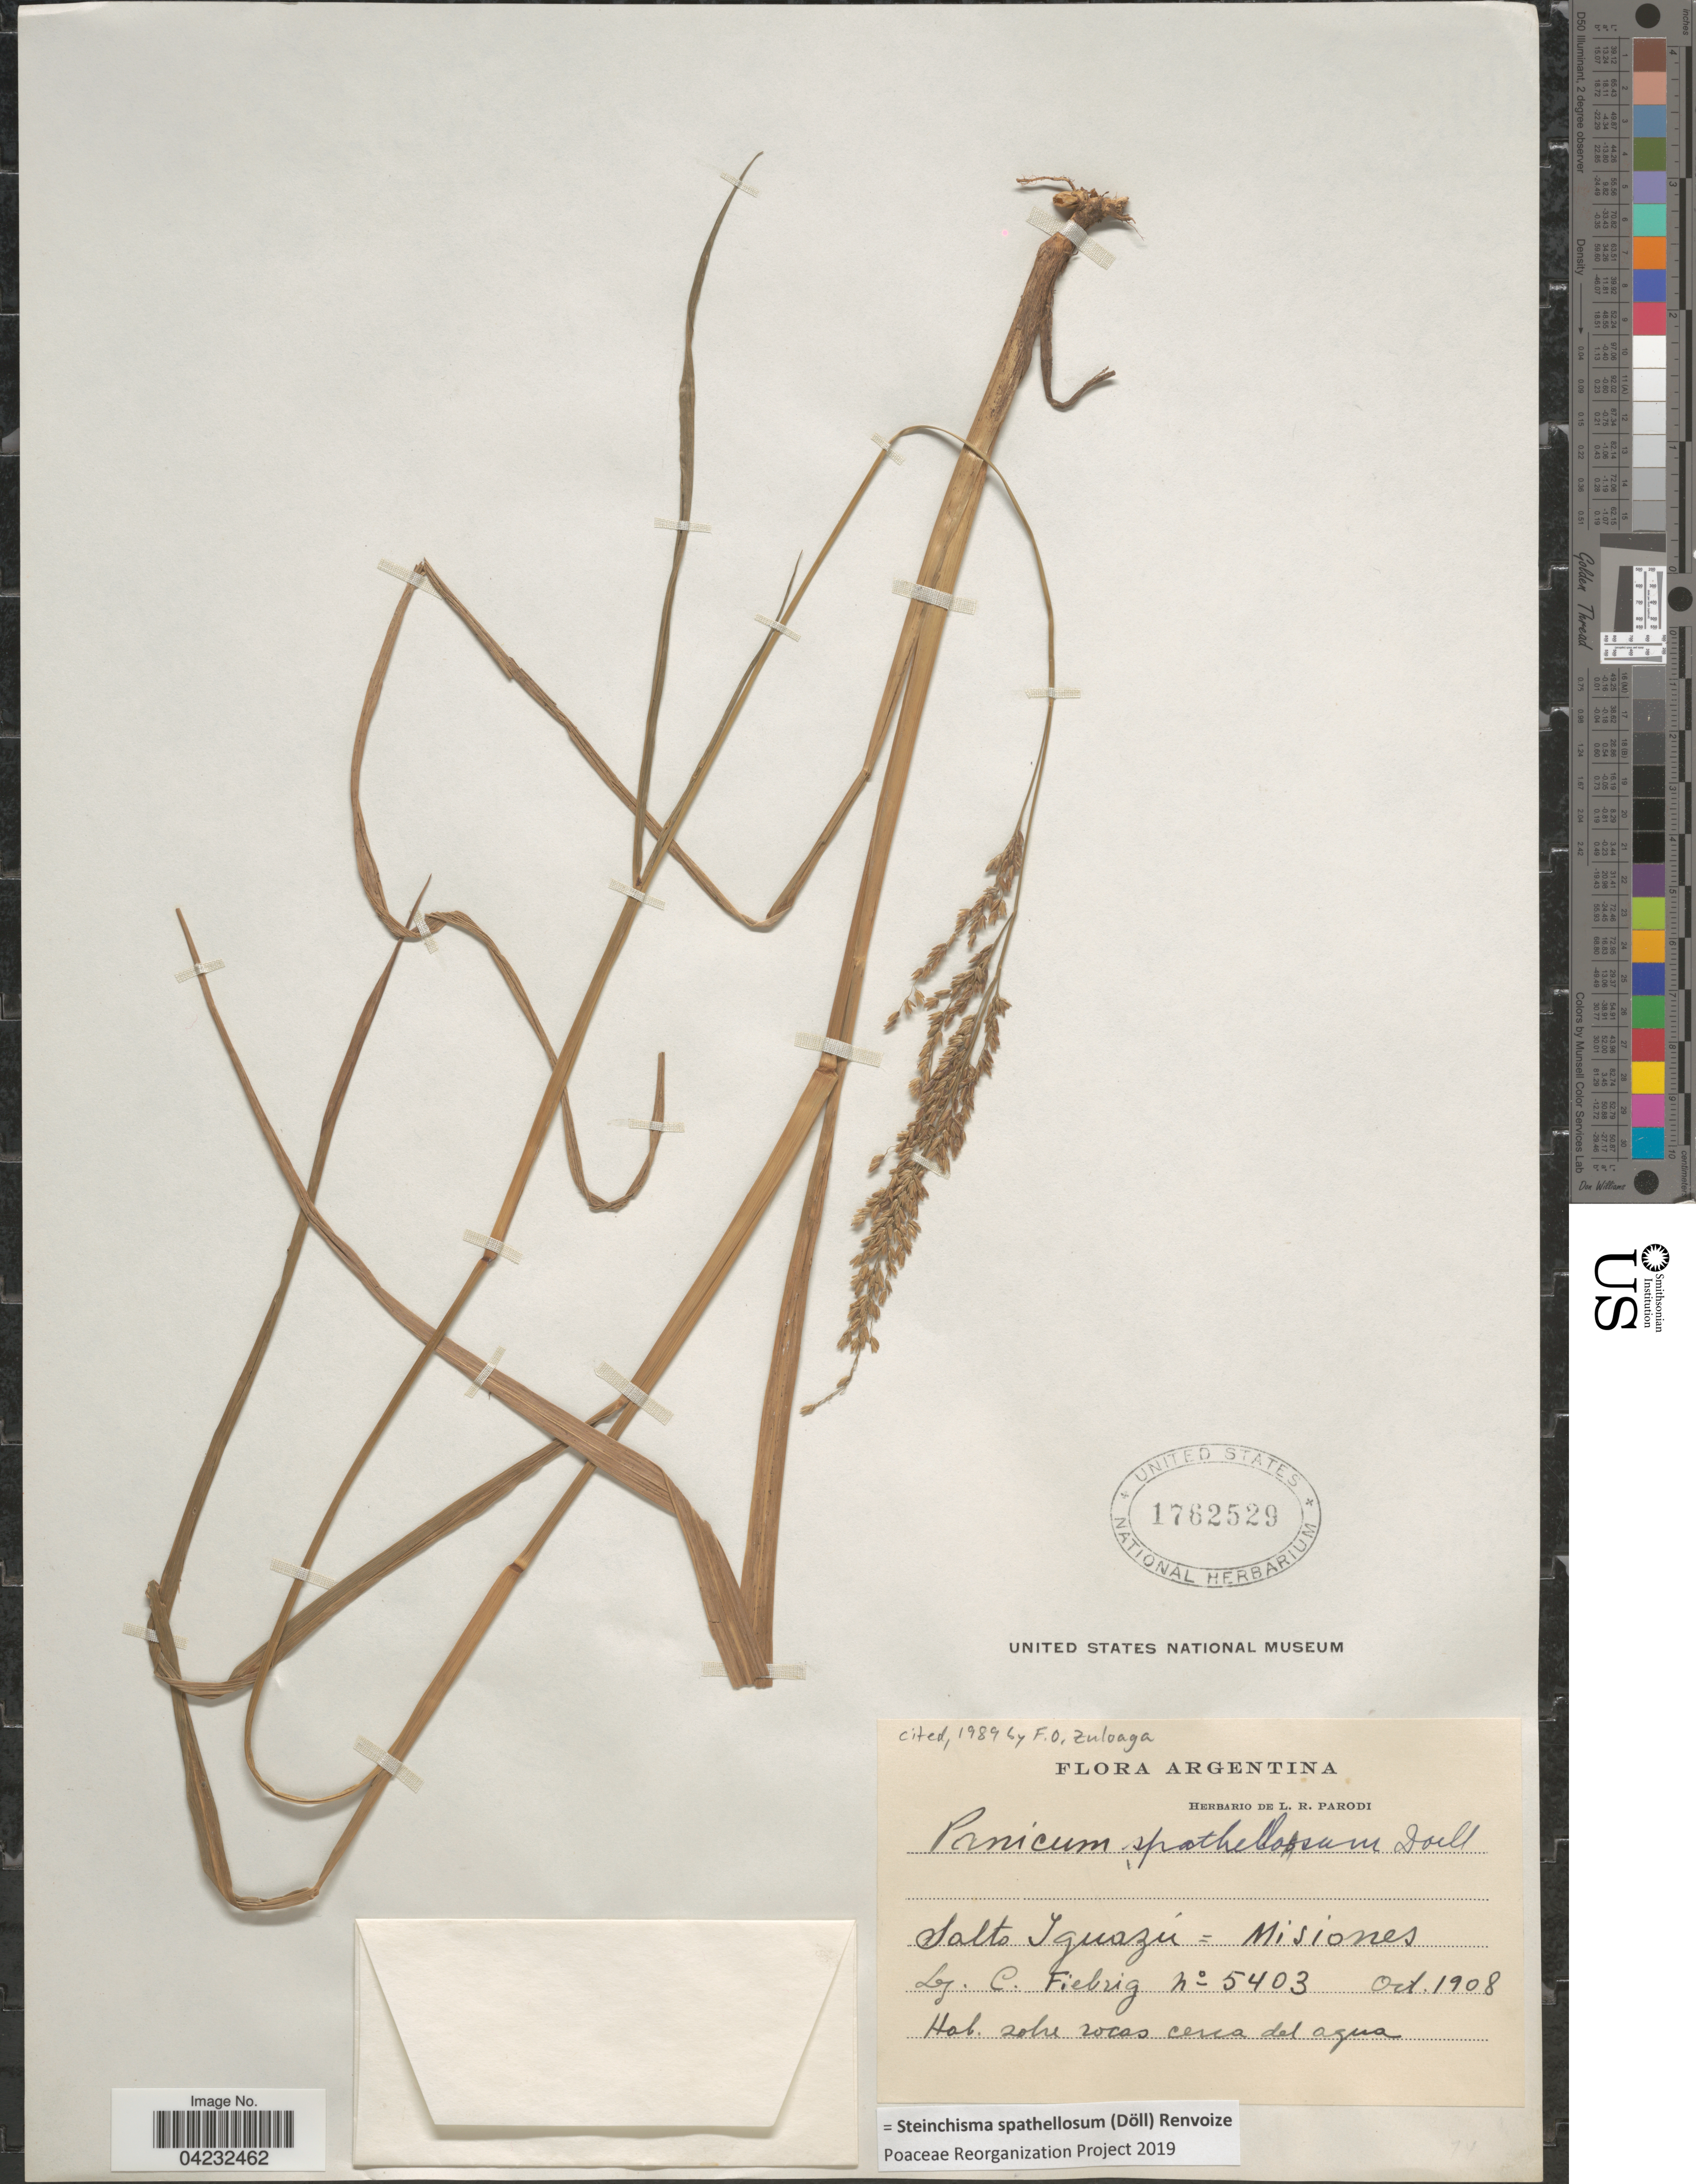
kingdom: Plantae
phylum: Tracheophyta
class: Liliopsida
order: Poales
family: Poaceae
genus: Steinchisma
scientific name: Steinchisma spathellosum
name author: (Döll) Renvoize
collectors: C. Fiebrig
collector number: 5403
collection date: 1908-10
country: Argentina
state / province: Misiones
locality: Salto Iguazú.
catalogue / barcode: US 1762529